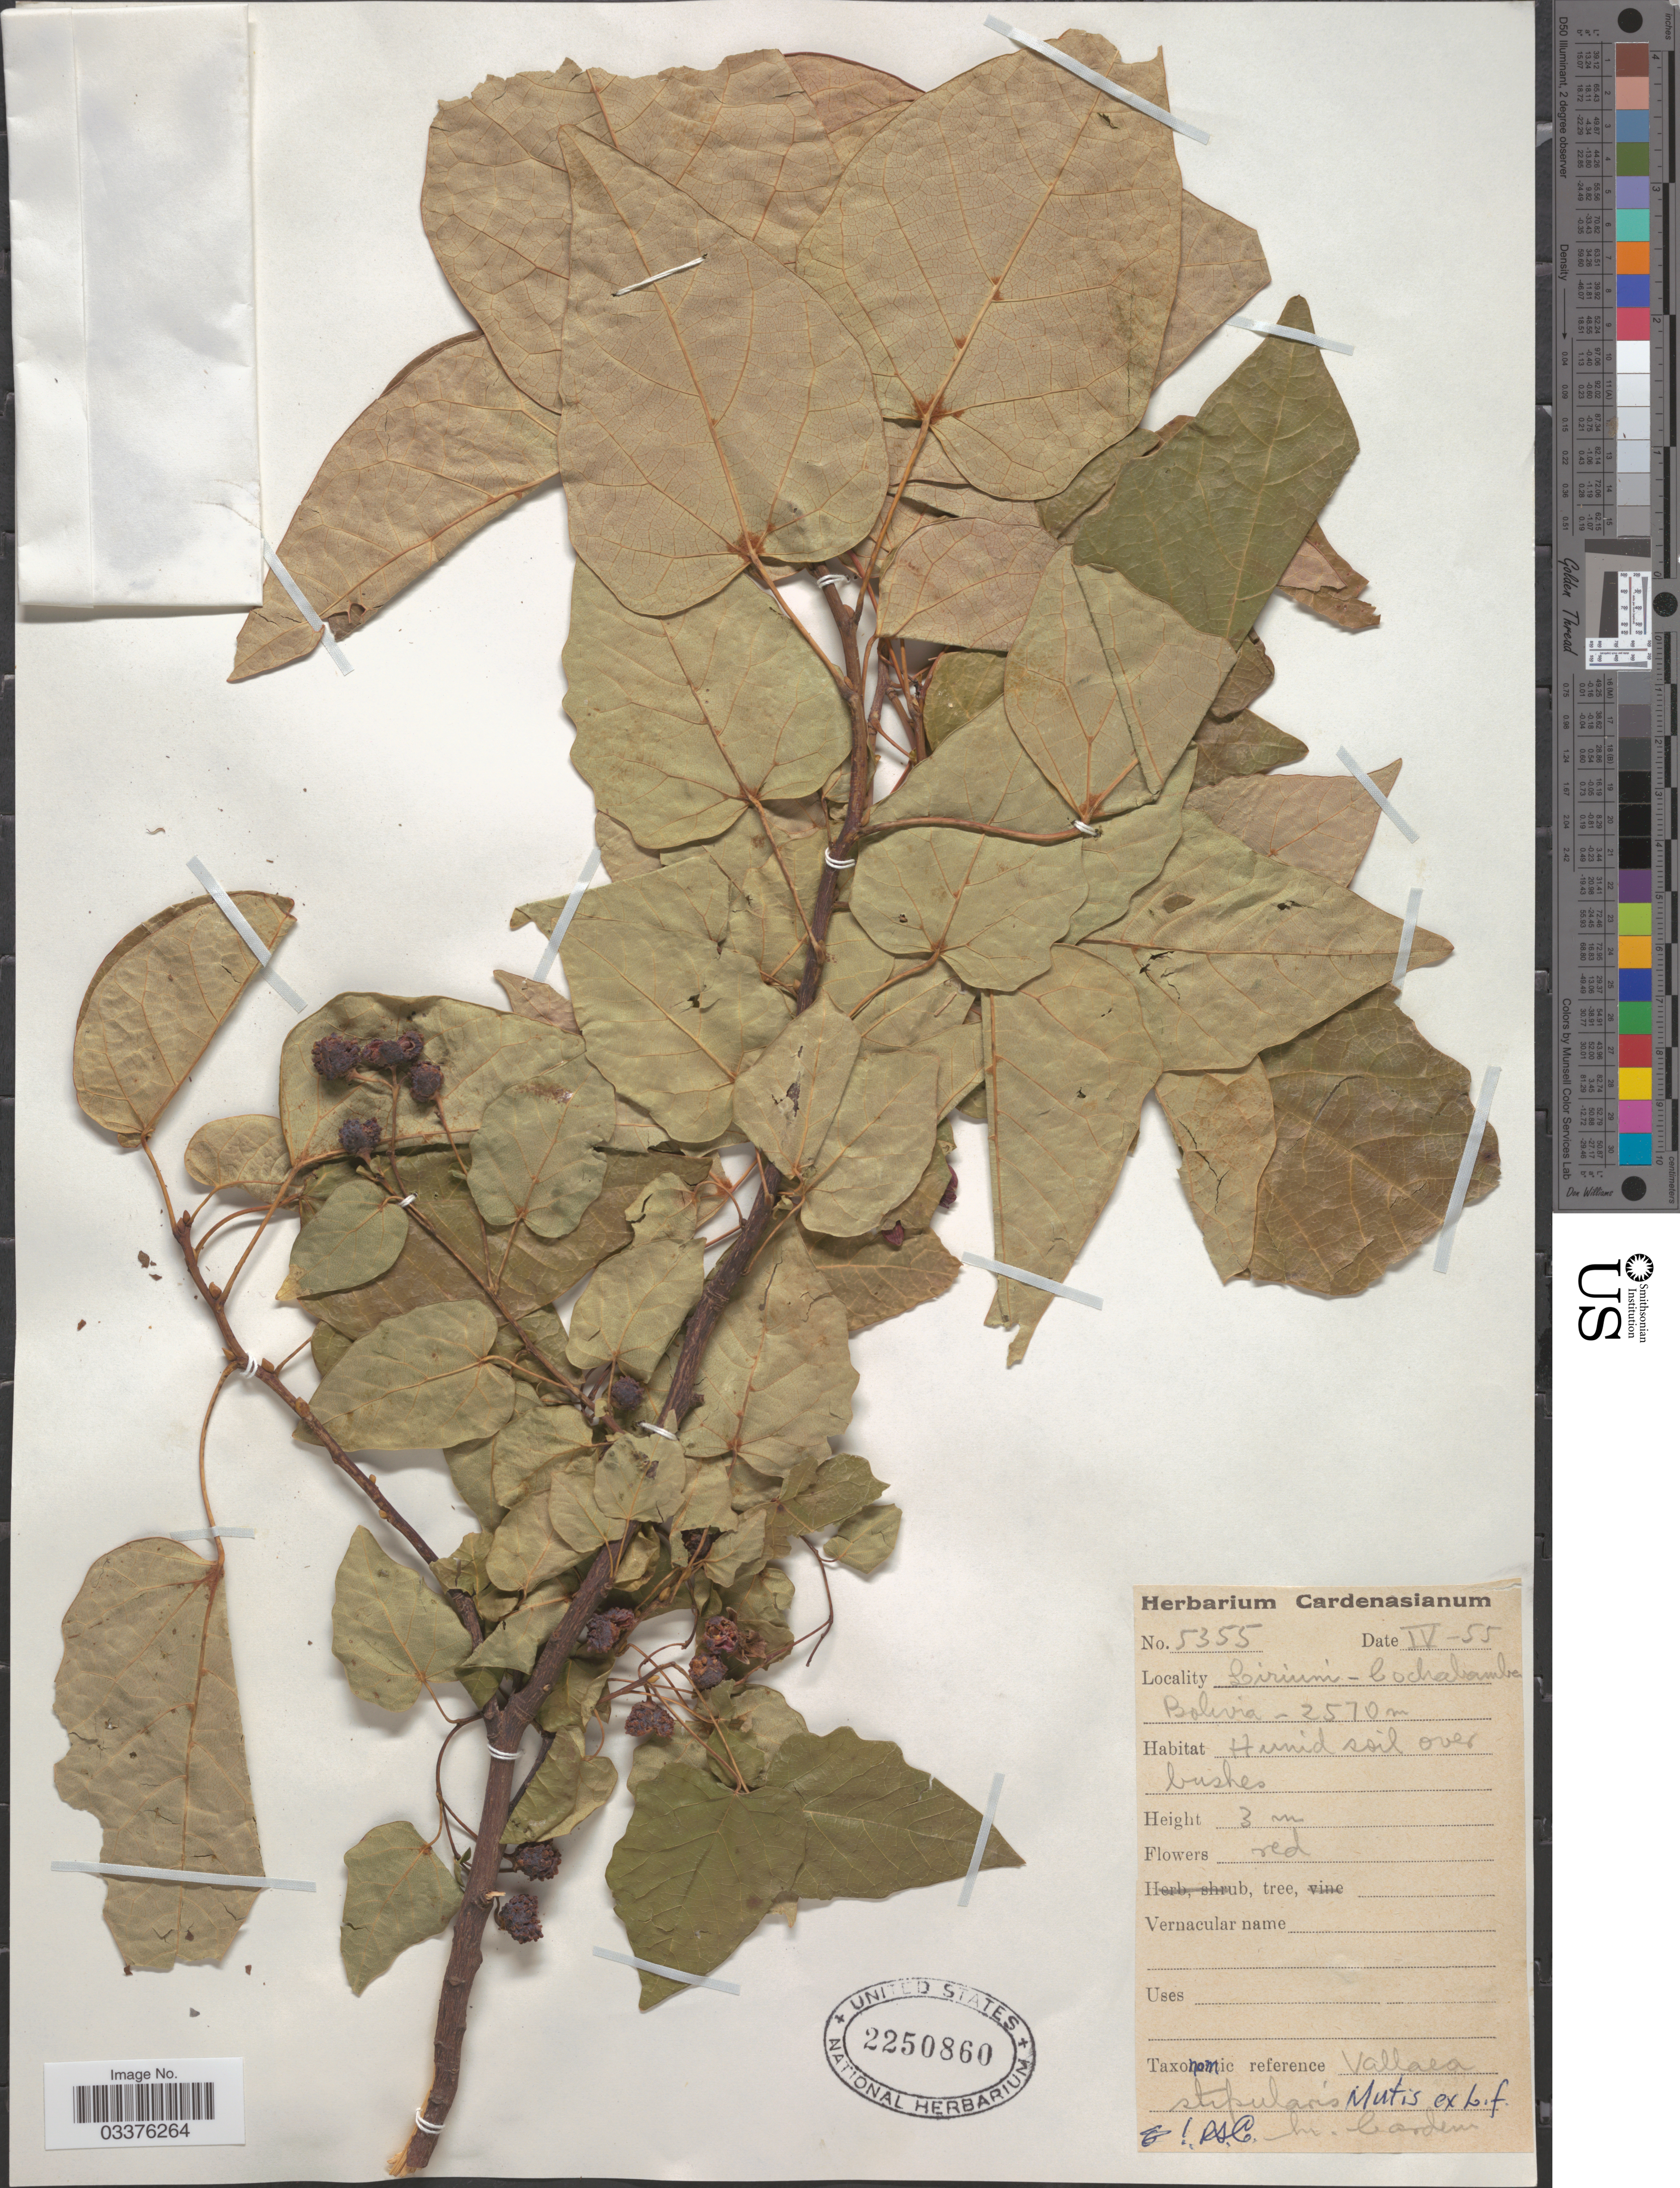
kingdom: Plantae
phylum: Tracheophyta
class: Magnoliopsida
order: Oxalidales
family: Elaeocarpaceae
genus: Vallea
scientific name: Vallea stipularis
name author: L. f.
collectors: M. Cárdenas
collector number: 5355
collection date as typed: Transcribed d/m/y: /4/55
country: Bolivia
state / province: Cochabamba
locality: Liriuni.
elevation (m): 2570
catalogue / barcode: US 2250860